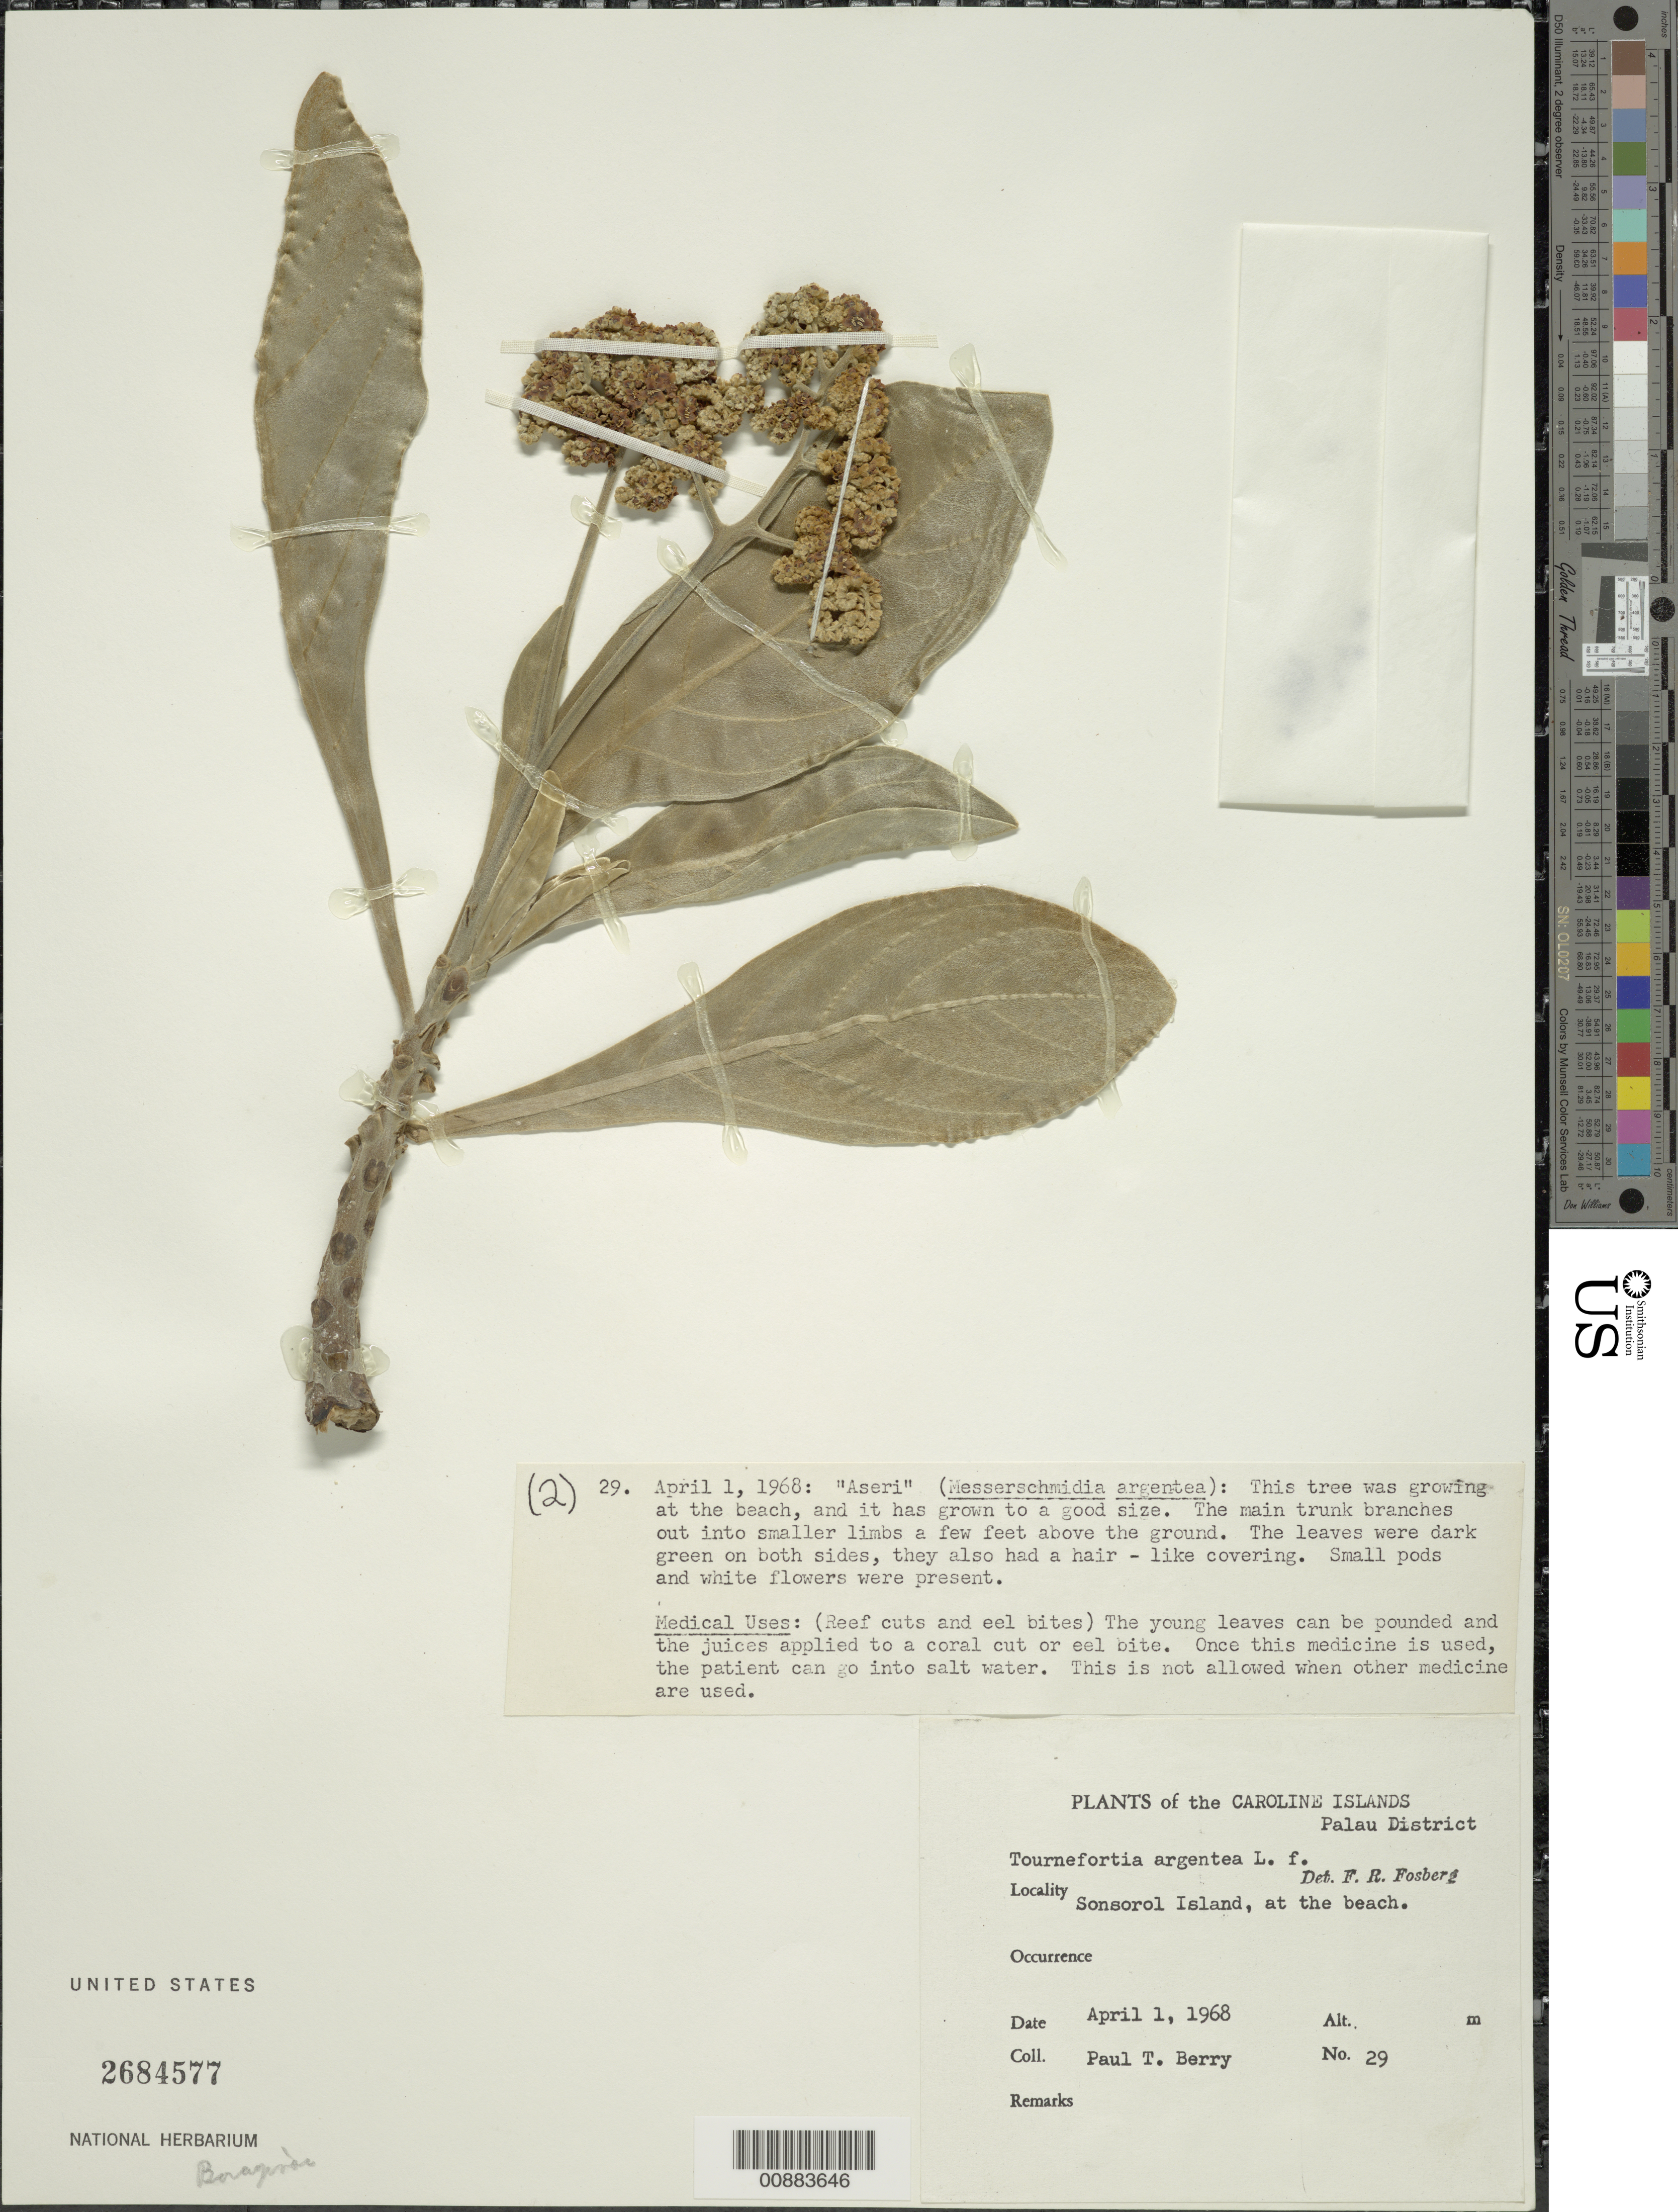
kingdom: Plantae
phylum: Tracheophyta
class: Magnoliopsida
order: Boraginales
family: Heliotropiaceae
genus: Heliotropium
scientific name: Heliotropium arboreum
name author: (Blanco) Mabberley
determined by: Wagner, W. L., (BOT), Smithsonian Institution - National Museum of Natural History (UNITED STATES)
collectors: P. T. Berry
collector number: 29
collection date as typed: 01 Apr 1968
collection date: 1968-04-01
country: Palau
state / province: Sonsorol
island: Sonsorol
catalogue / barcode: US 2684577